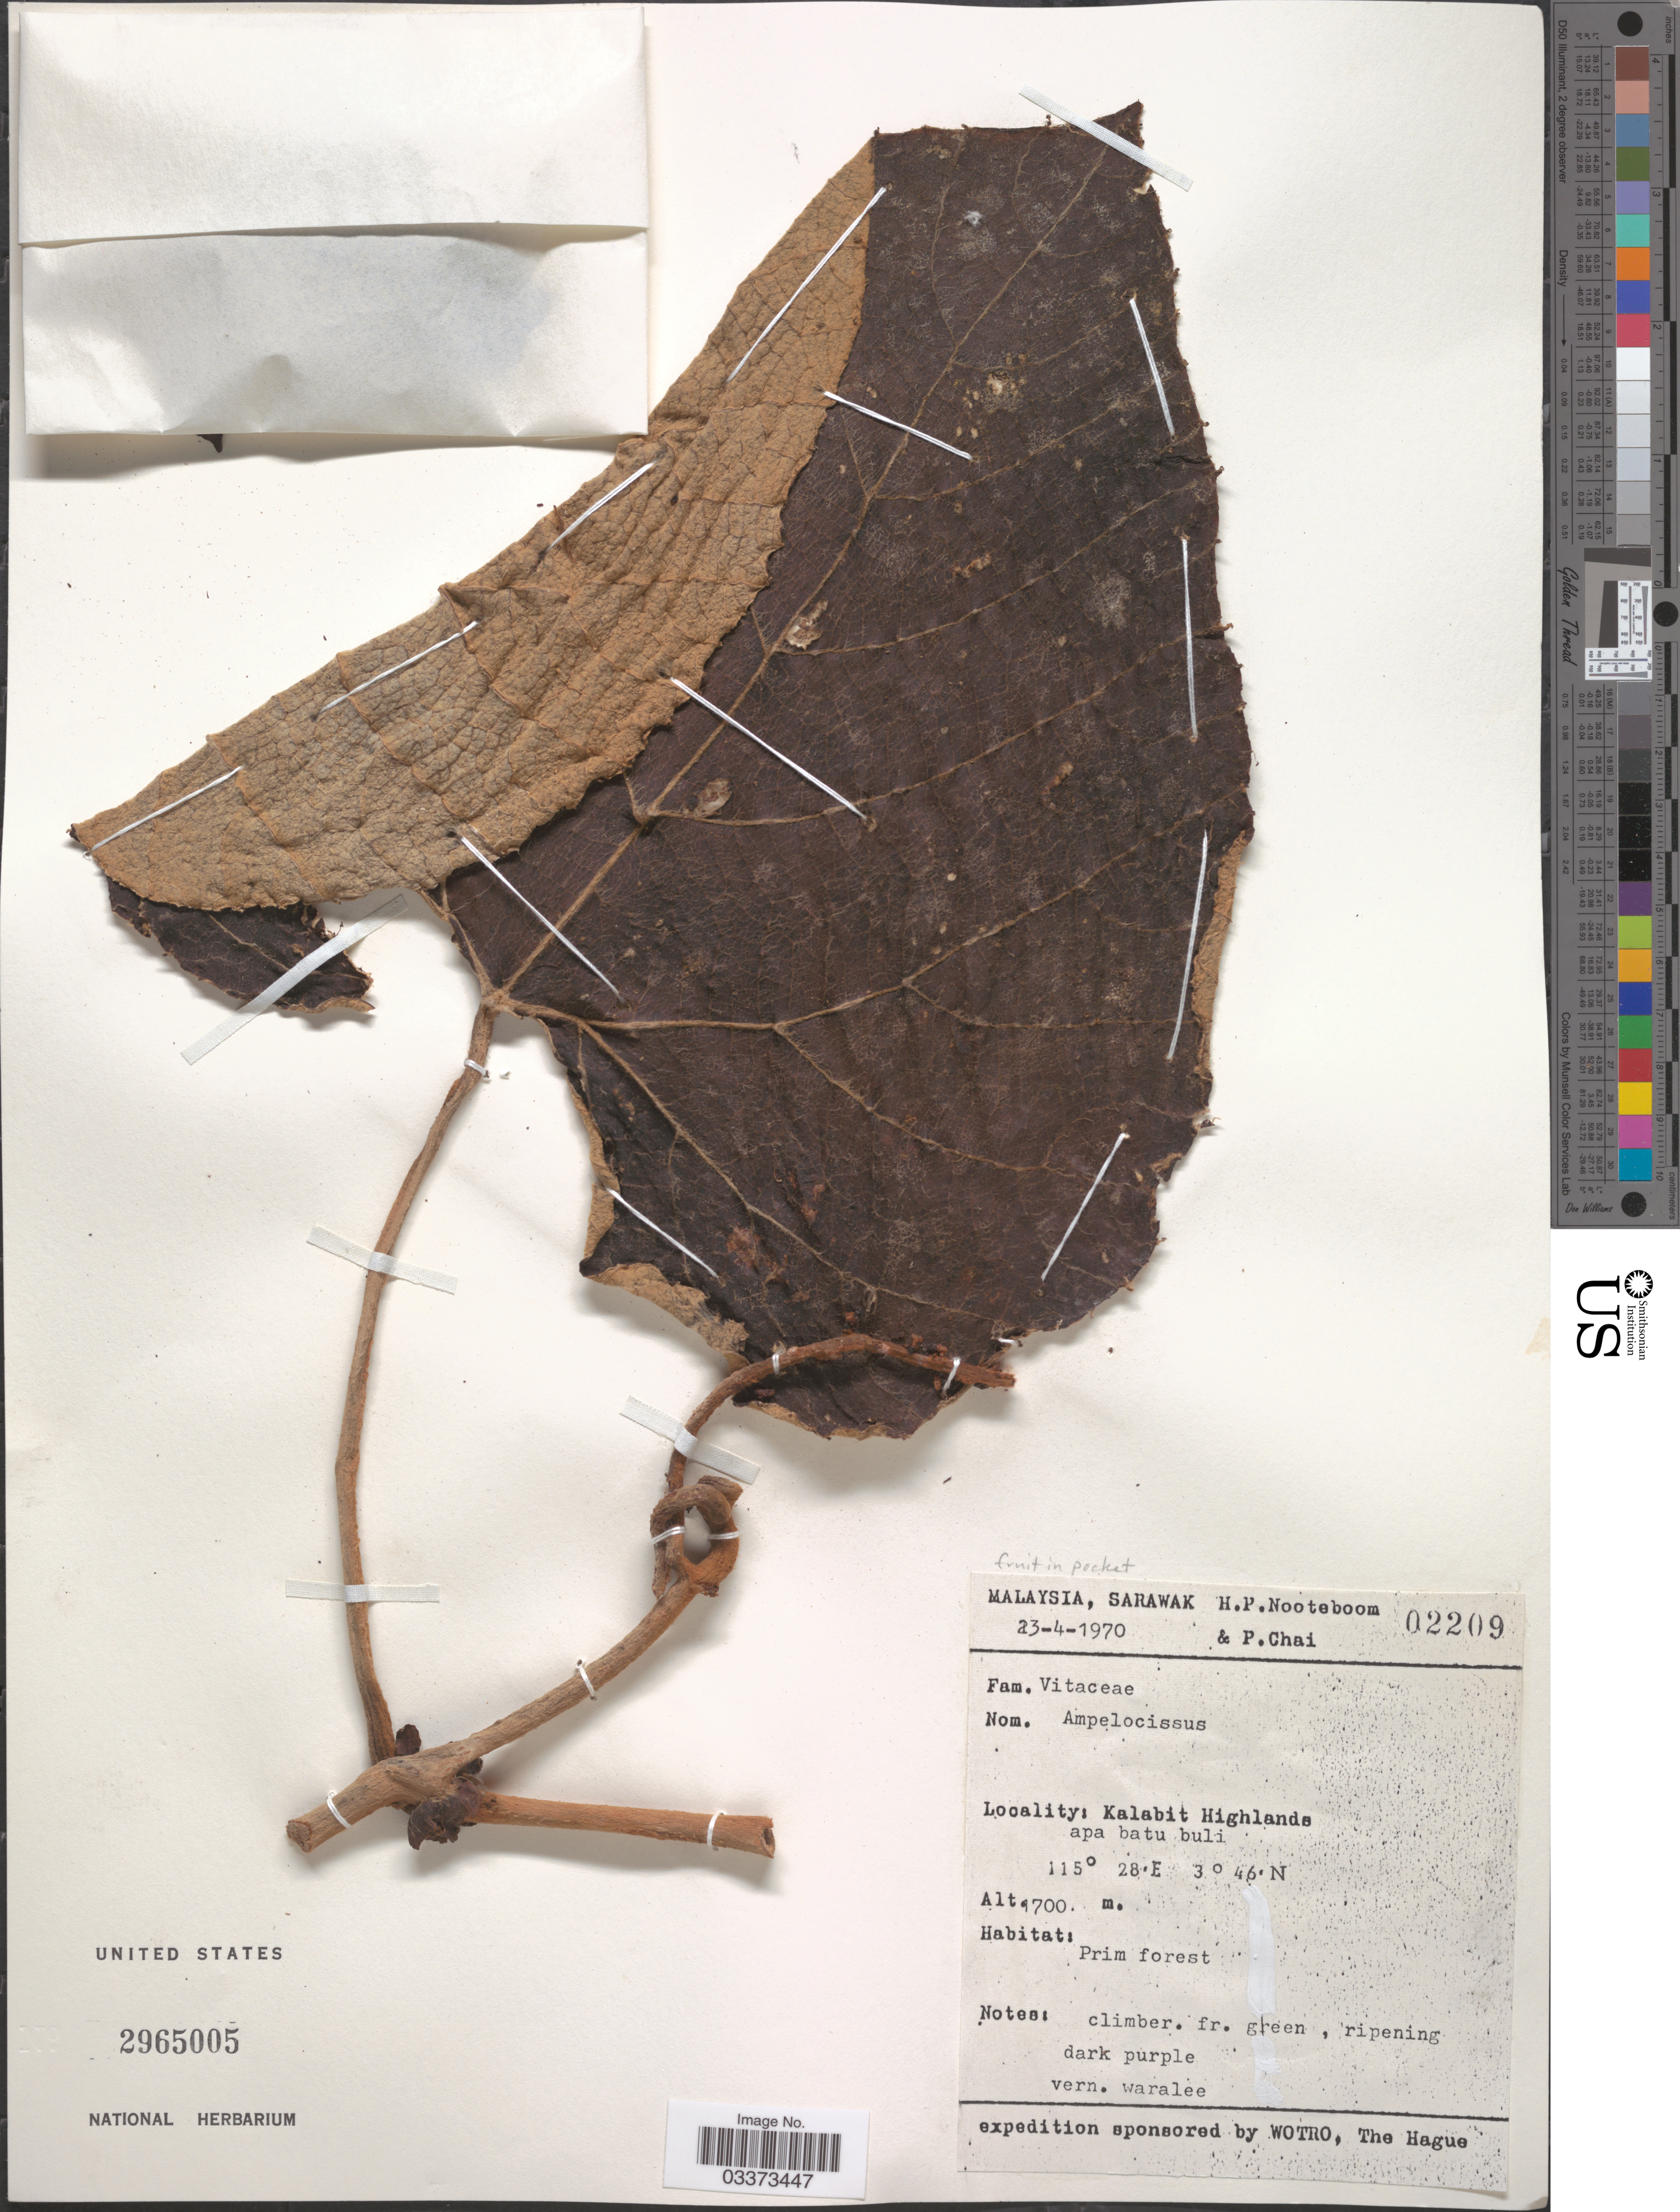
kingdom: Plantae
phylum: Tracheophyta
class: Magnoliopsida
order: Vitales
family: Vitaceae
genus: Ampelocissus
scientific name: Ampelocissus sp.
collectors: H. P. Nooteboom & P. Chai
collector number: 02209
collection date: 1970-04-23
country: Malaysia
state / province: Sarawak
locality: Kalabit Highlands apa batu buli.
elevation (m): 1700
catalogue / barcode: US 2965005